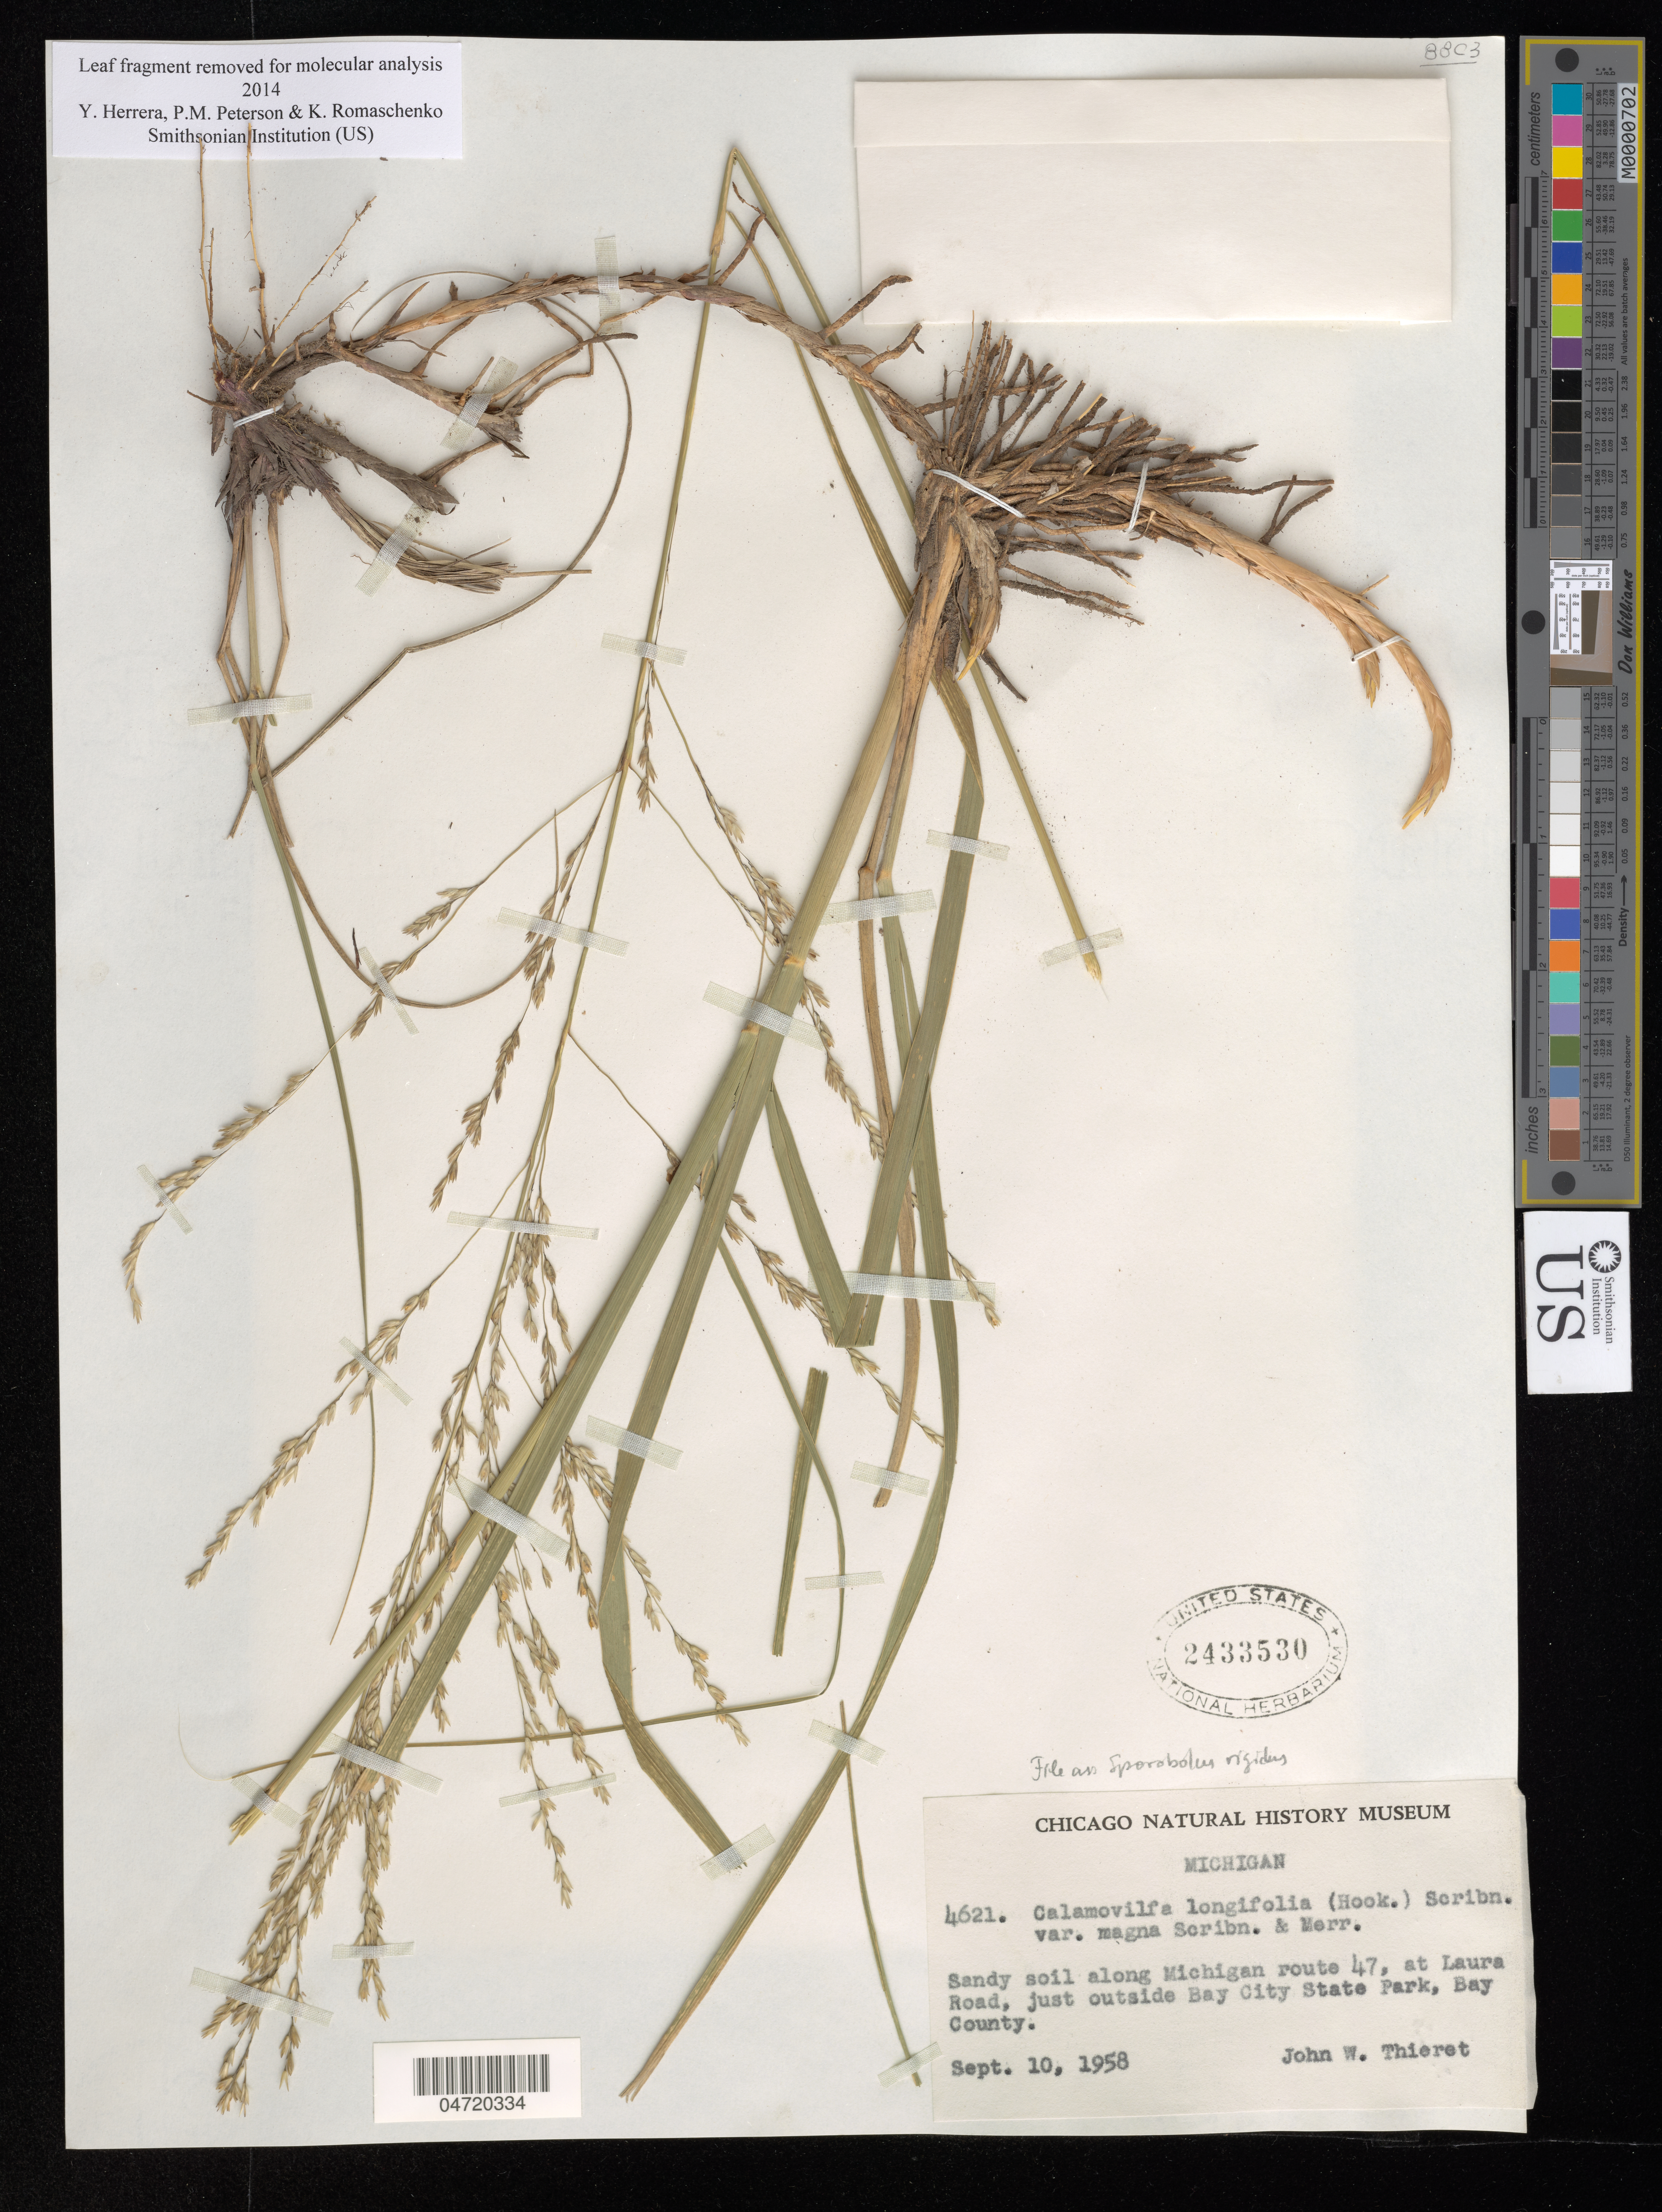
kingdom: Plantae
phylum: Tracheophyta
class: Liliopsida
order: Poales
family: Poaceae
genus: Sporobolus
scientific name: Sporobolus rigidus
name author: (Buckley) P.M. Peterson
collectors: J. W. Thieret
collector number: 4621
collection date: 1958-09-10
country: United States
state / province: Michigan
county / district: Bay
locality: Sandy soil along Michigan route 47, at Laura Road, just outside Bay City State Park, Bay County.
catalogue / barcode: US 2433530